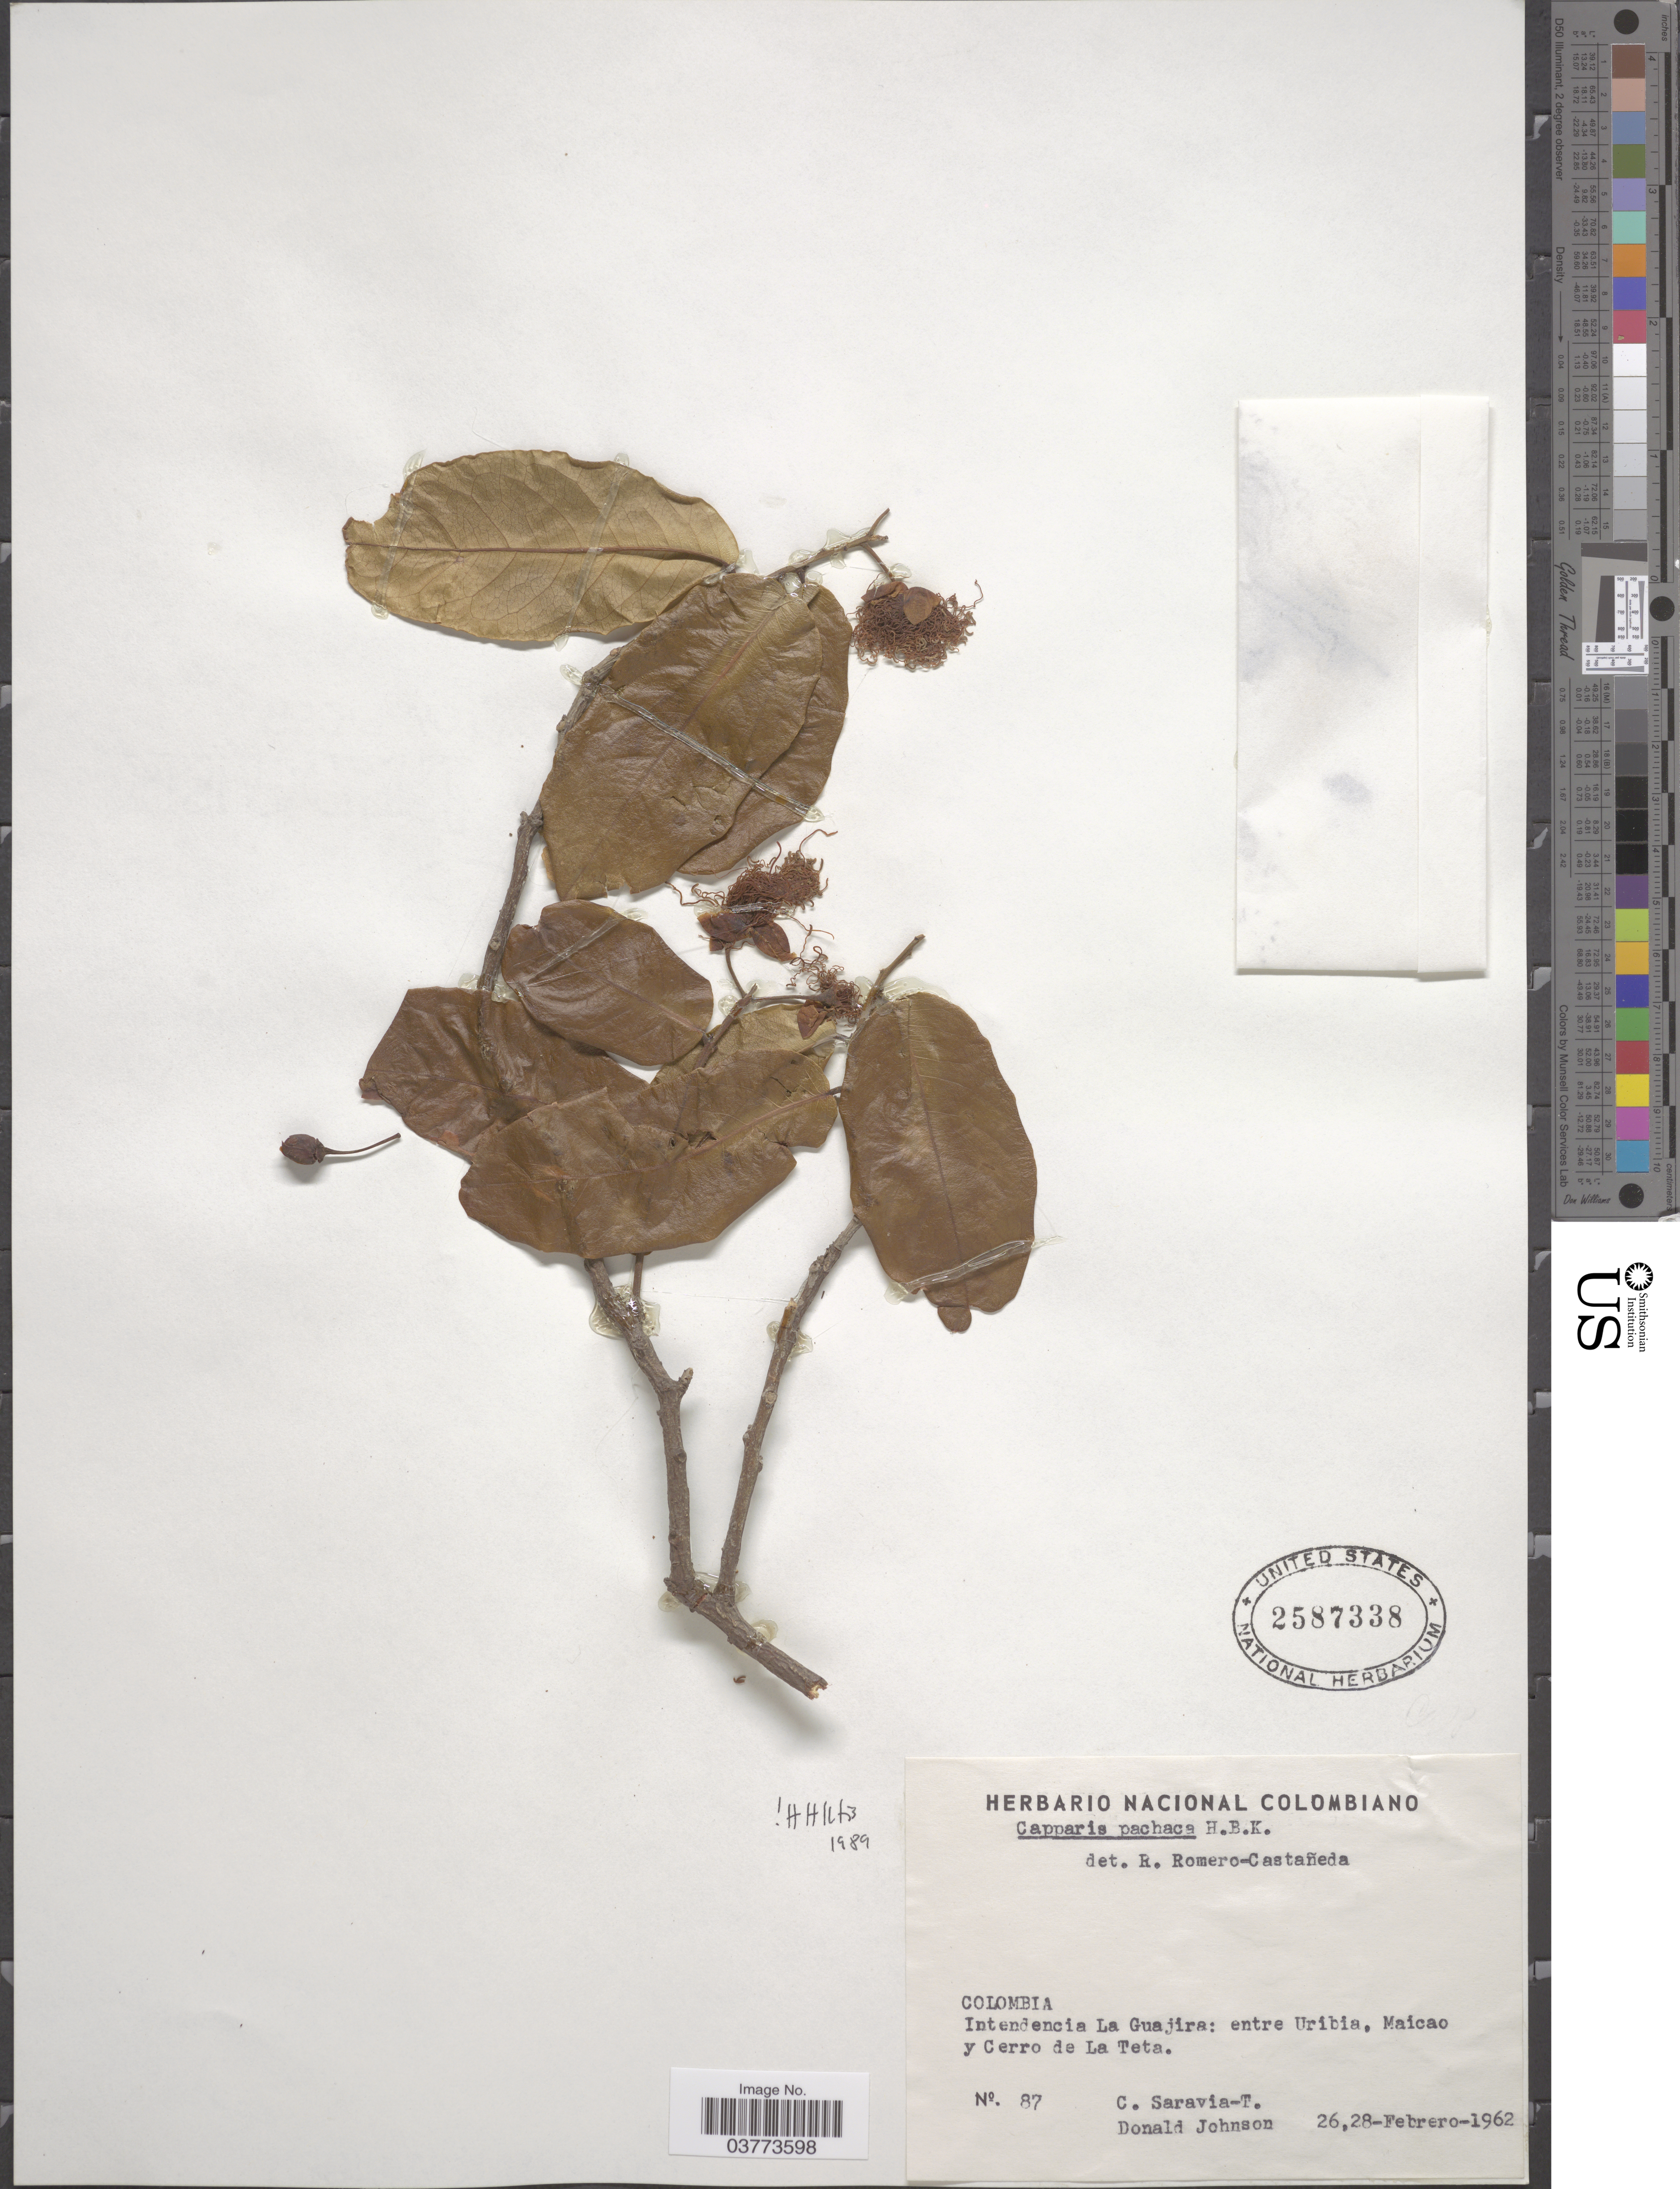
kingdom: Plantae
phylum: Tracheophyta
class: Magnoliopsida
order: Brassicales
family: Capparaceae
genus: Neocapparis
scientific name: Neocapparis pachaca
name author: (Kunth) Cornejo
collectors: C. Saravia T. & D. Johnson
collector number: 87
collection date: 1962-02-26/1962-02-28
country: Colombia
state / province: La Guajira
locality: Intendencia La Guajira: entre Uribia. Maicao y Cerro de La Teta.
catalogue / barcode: US 2587338